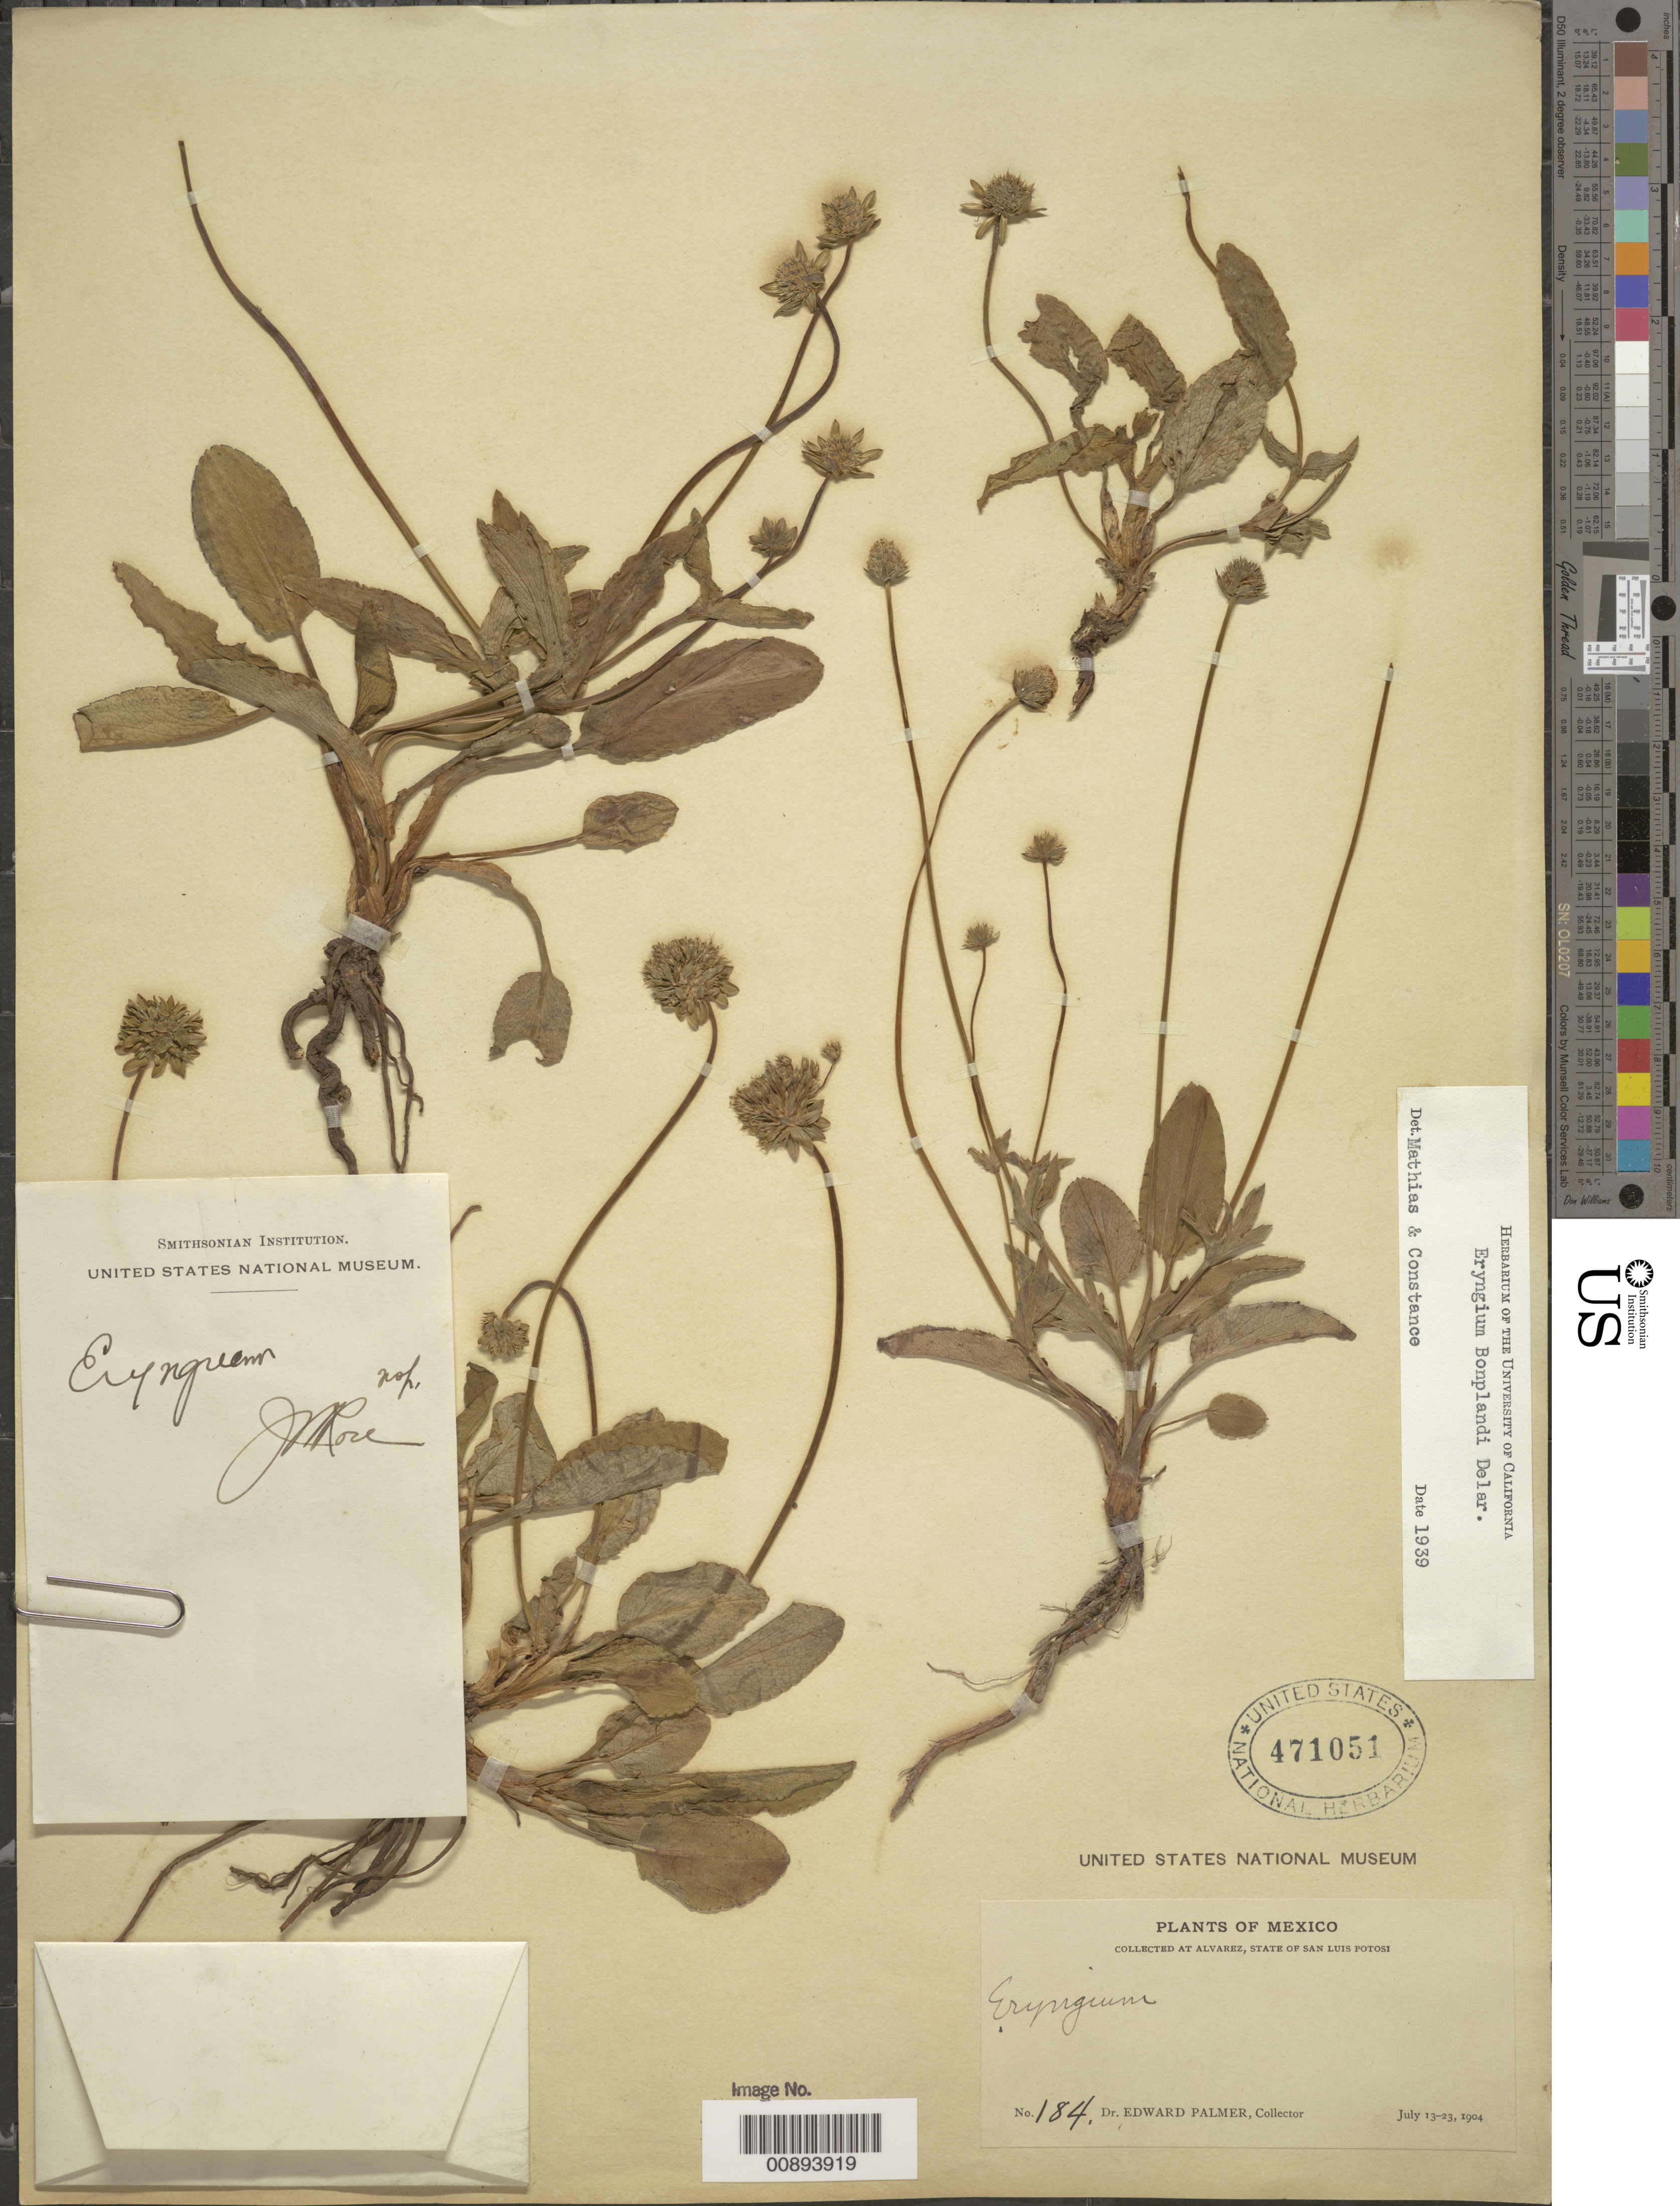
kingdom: Plantae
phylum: Tracheophyta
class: Magnoliopsida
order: Apiales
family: Apiaceae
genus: Eryngium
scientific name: Eryngium bonplandii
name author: F. Delaroche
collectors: E. Palmer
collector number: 184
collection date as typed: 13 Jul 1904 to 23 Jul 1904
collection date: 1904-07-13/1904-07-23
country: Mexico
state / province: San Luis Potosí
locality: Alvarez, San Luis Potosí.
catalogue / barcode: US 471051